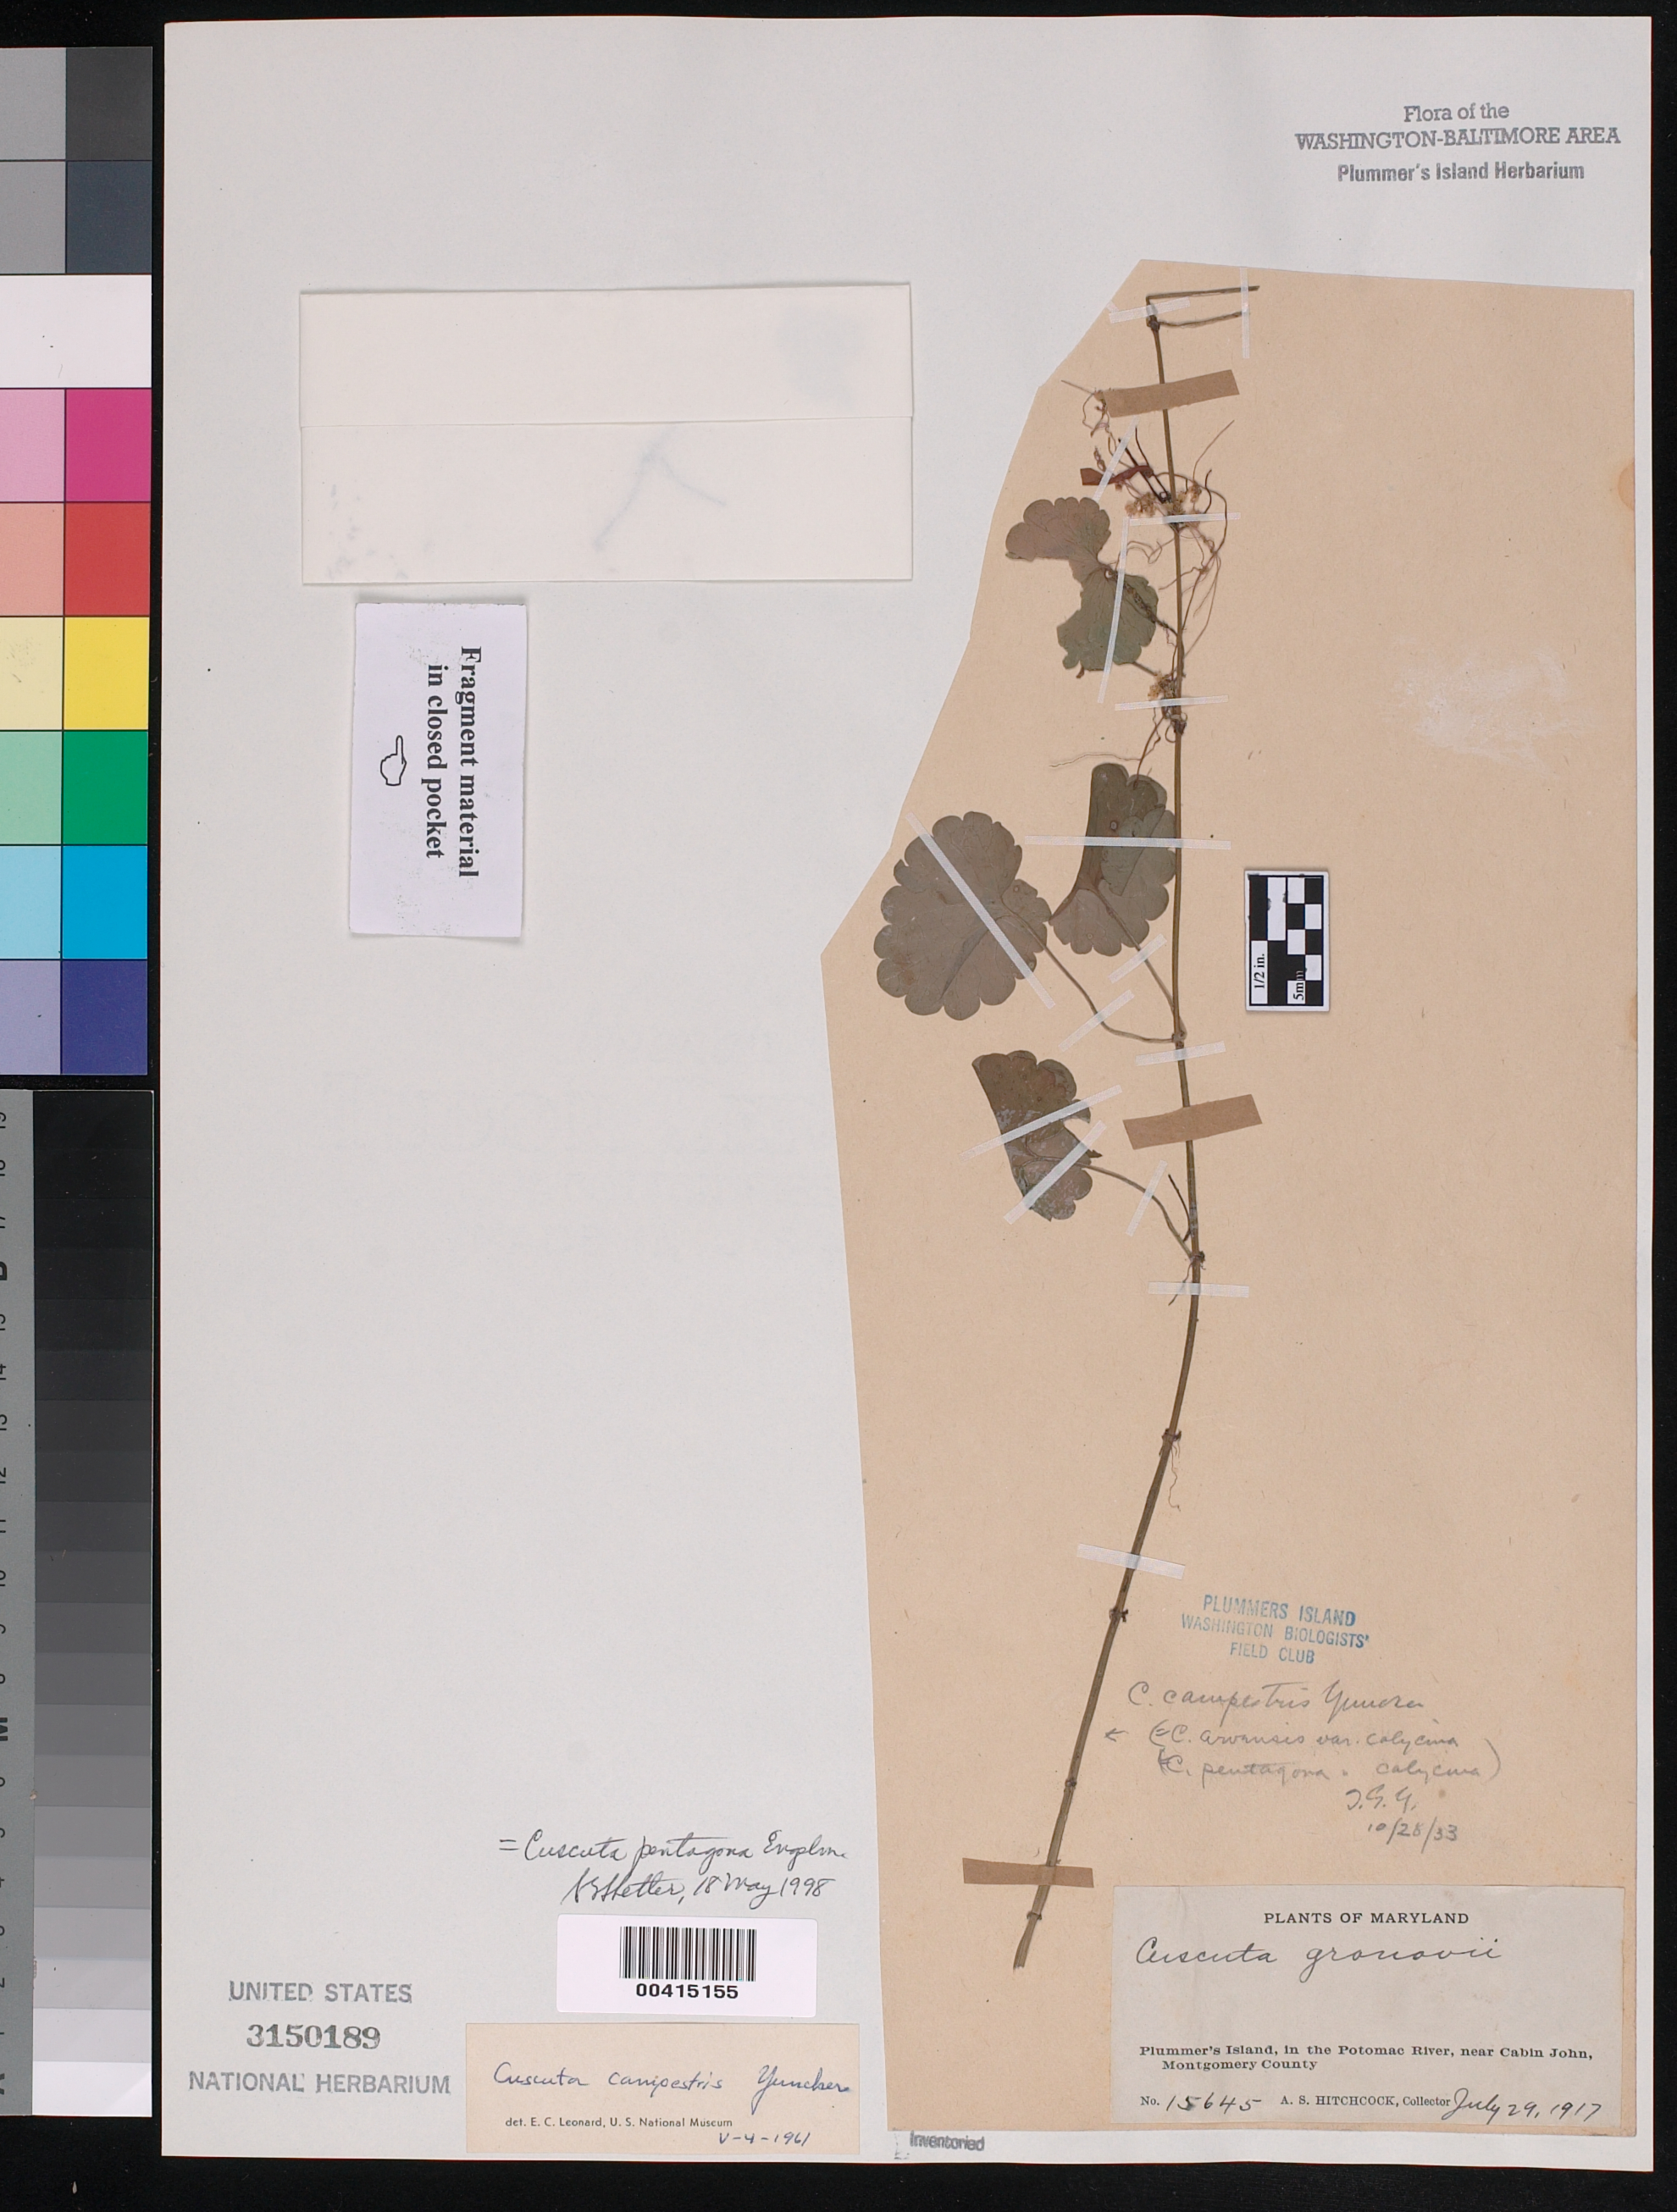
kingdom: Plantae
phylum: Tracheophyta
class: Magnoliopsida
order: Solanales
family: Convolvulaceae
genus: Cuscuta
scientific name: Cuscuta pentagona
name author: Engelm.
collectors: A. S. Hitchcock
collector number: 15645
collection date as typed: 29 Jul 1917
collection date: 1917-07-29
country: United States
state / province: Maryland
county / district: Montgomery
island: Plummers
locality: Plummer's Island Plummers Island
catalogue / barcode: US 3150189